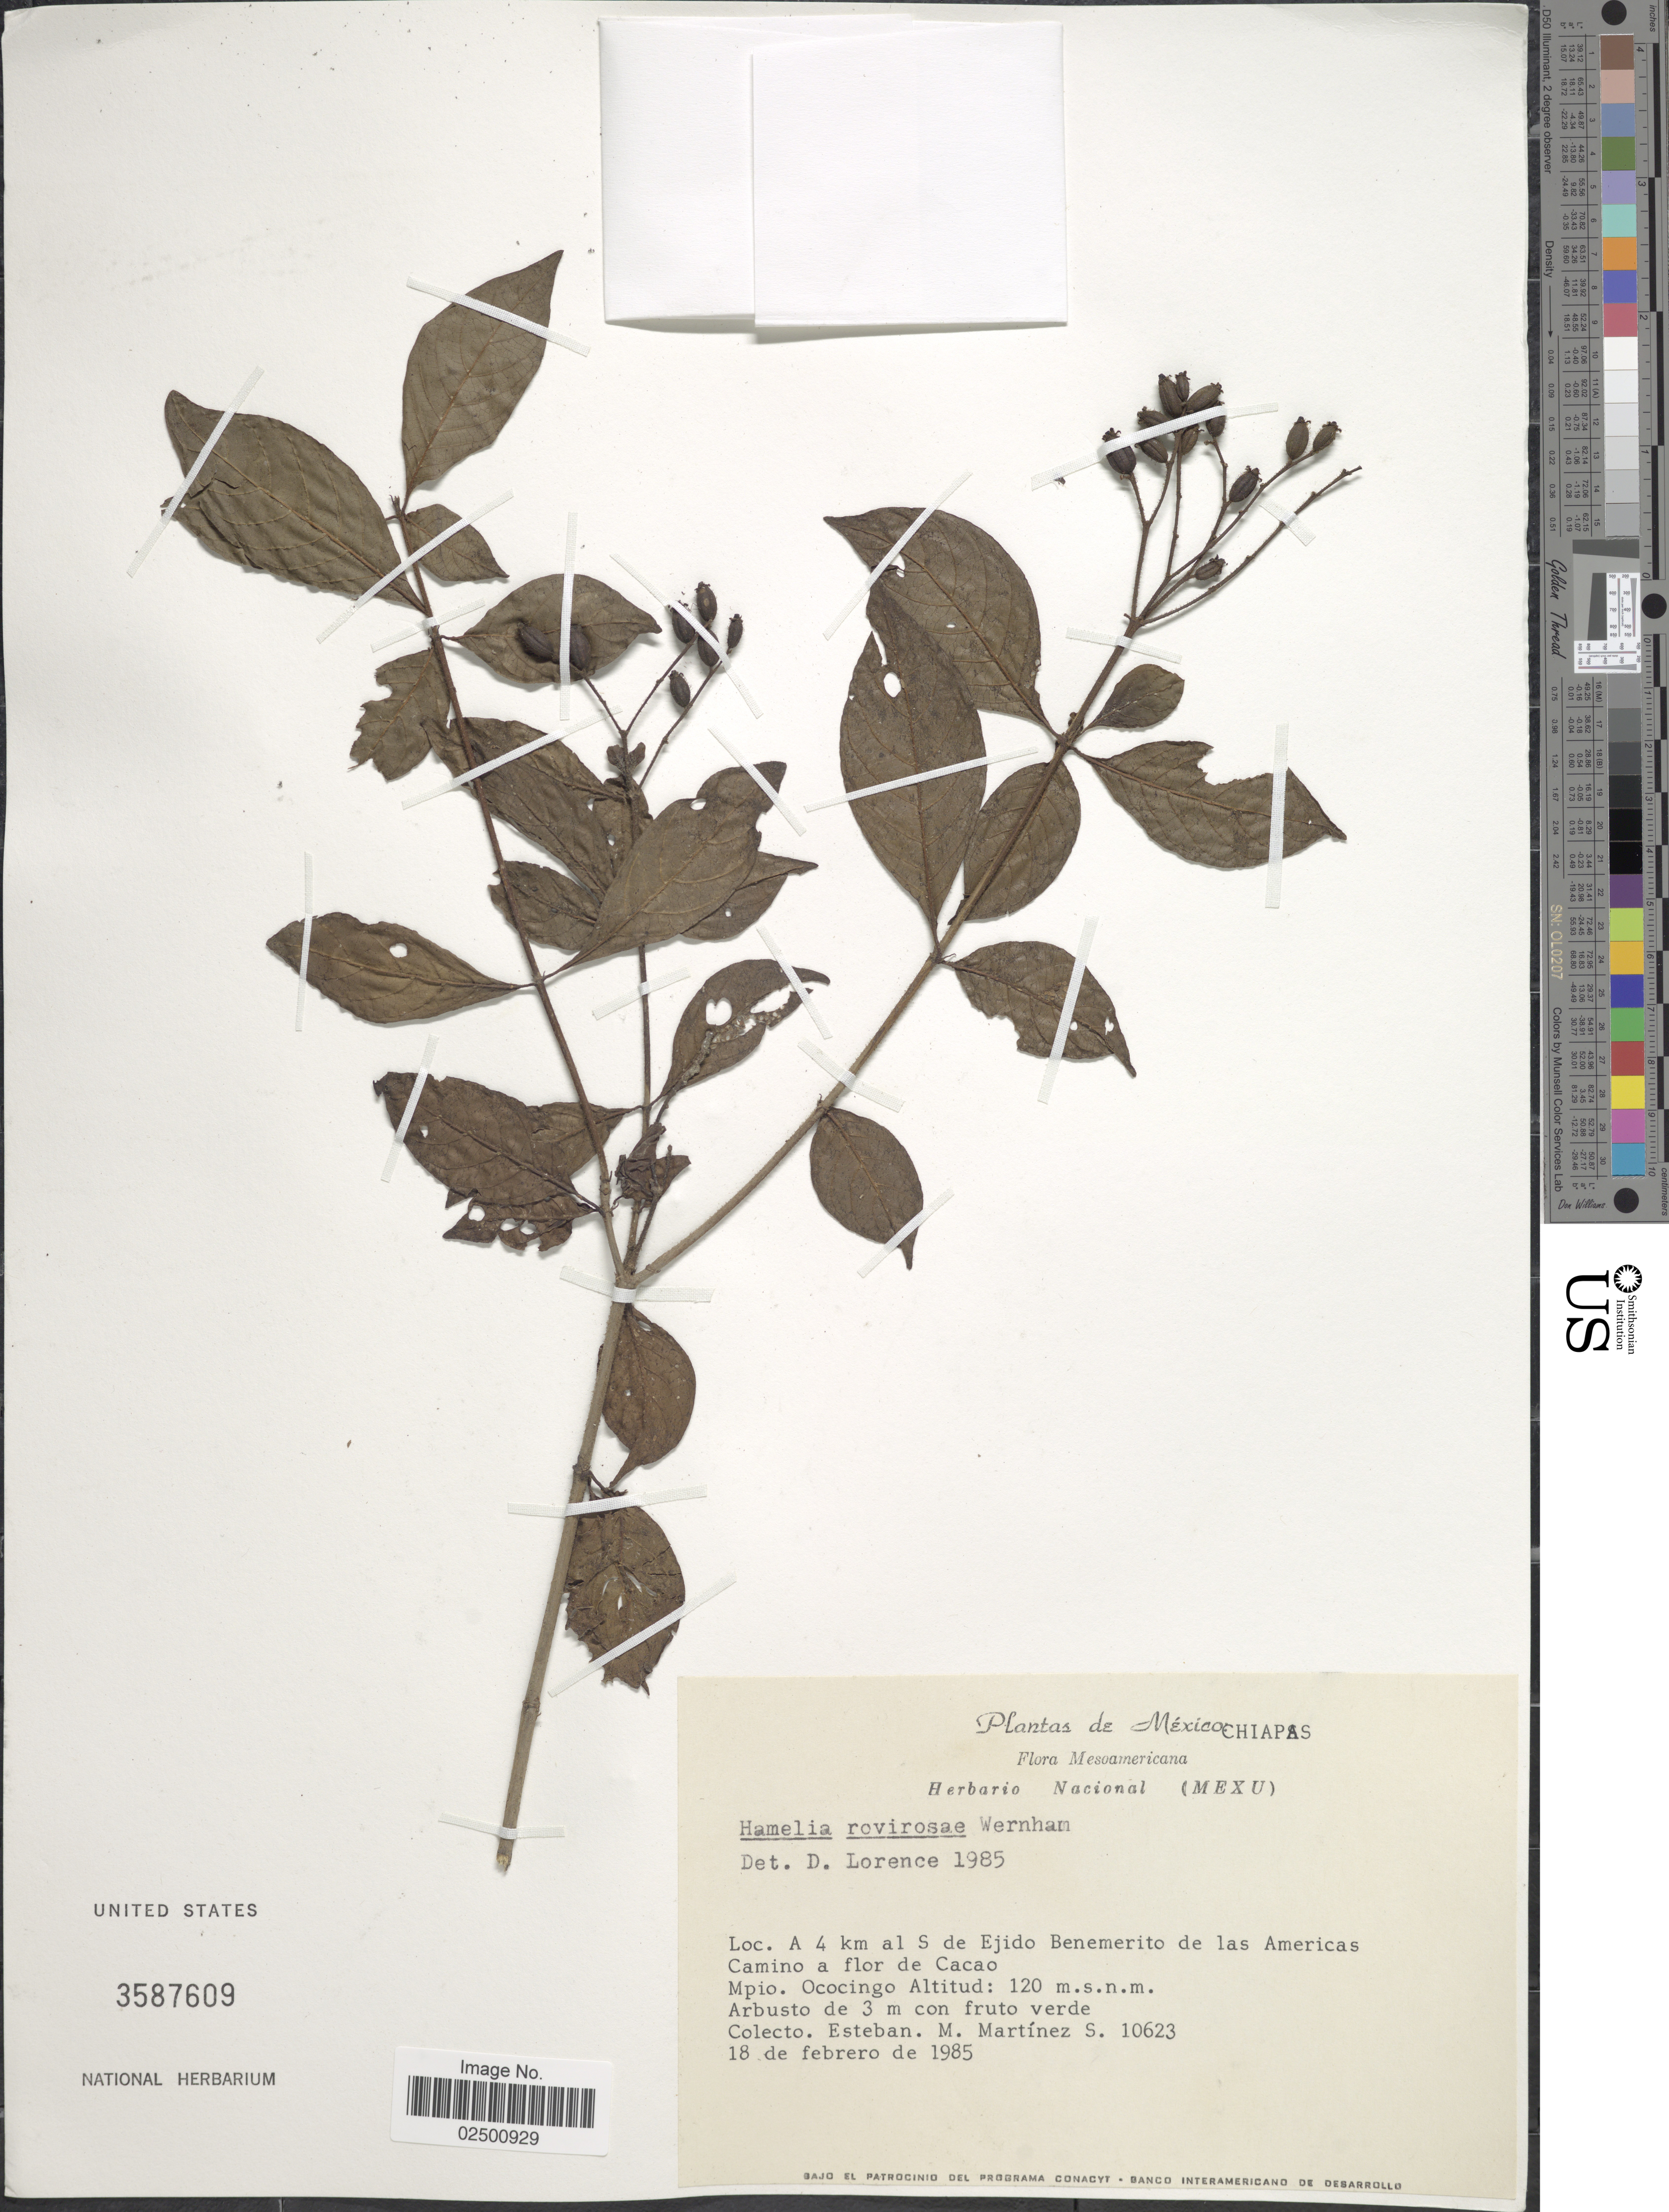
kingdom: Plantae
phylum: Tracheophyta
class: Magnoliopsida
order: Gentianales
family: Rubiaceae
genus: Hamelia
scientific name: Hamelia rovirosae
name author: Wernham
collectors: E. M. Martínez S.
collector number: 10623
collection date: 1985-02-18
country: Mexico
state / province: Chiapas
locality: A 4 km al S de Ejido Benemerito de las Americas. Camino a Flor de Cacao. Mpio Ococingo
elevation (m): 120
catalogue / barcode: US 3587609